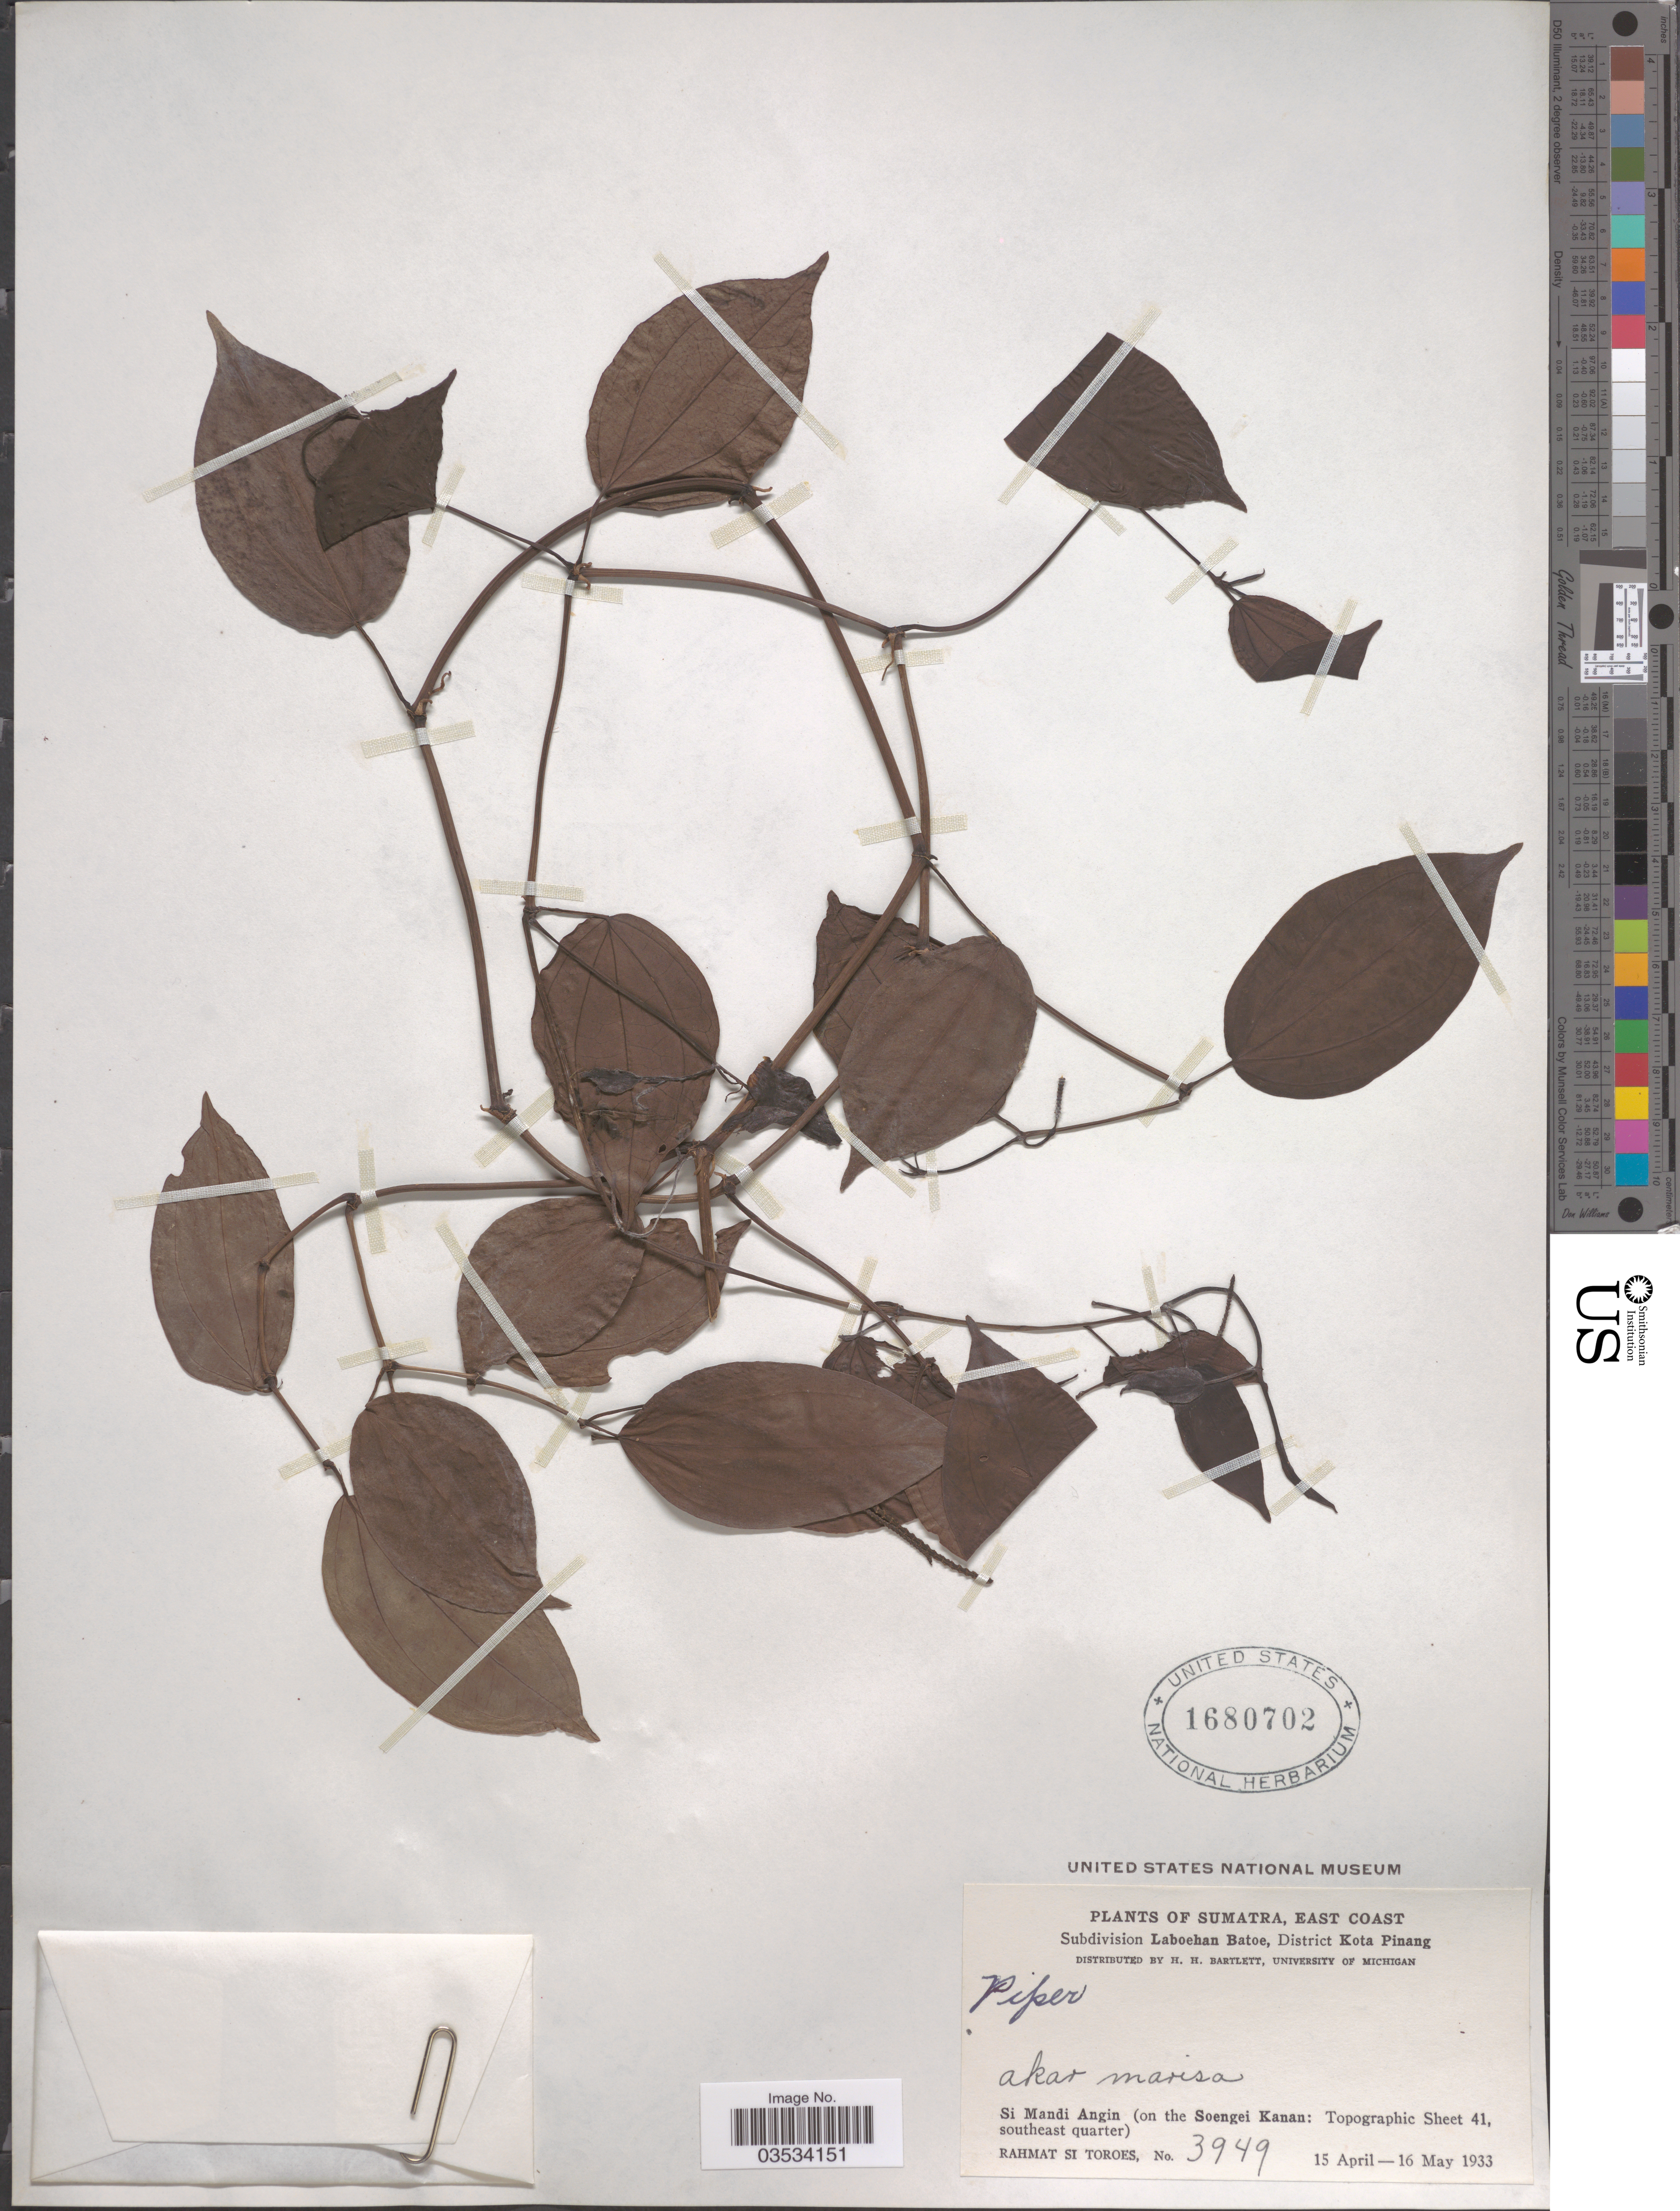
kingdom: Plantae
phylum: Tracheophyta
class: Magnoliopsida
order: Piperales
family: Piperaceae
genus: Piper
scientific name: Piper sp.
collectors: Rahmat Si Boeea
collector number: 3949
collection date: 1933-04-15/1933-05-16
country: Indonesia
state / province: Sumatra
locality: East Coast. Subdivision Laboehan Batoe, District Kota Pinang. Si Mandi Angin (on the Soengei Kanan: Topographic Sheet 41, southeast quarter).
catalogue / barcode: US 1680702